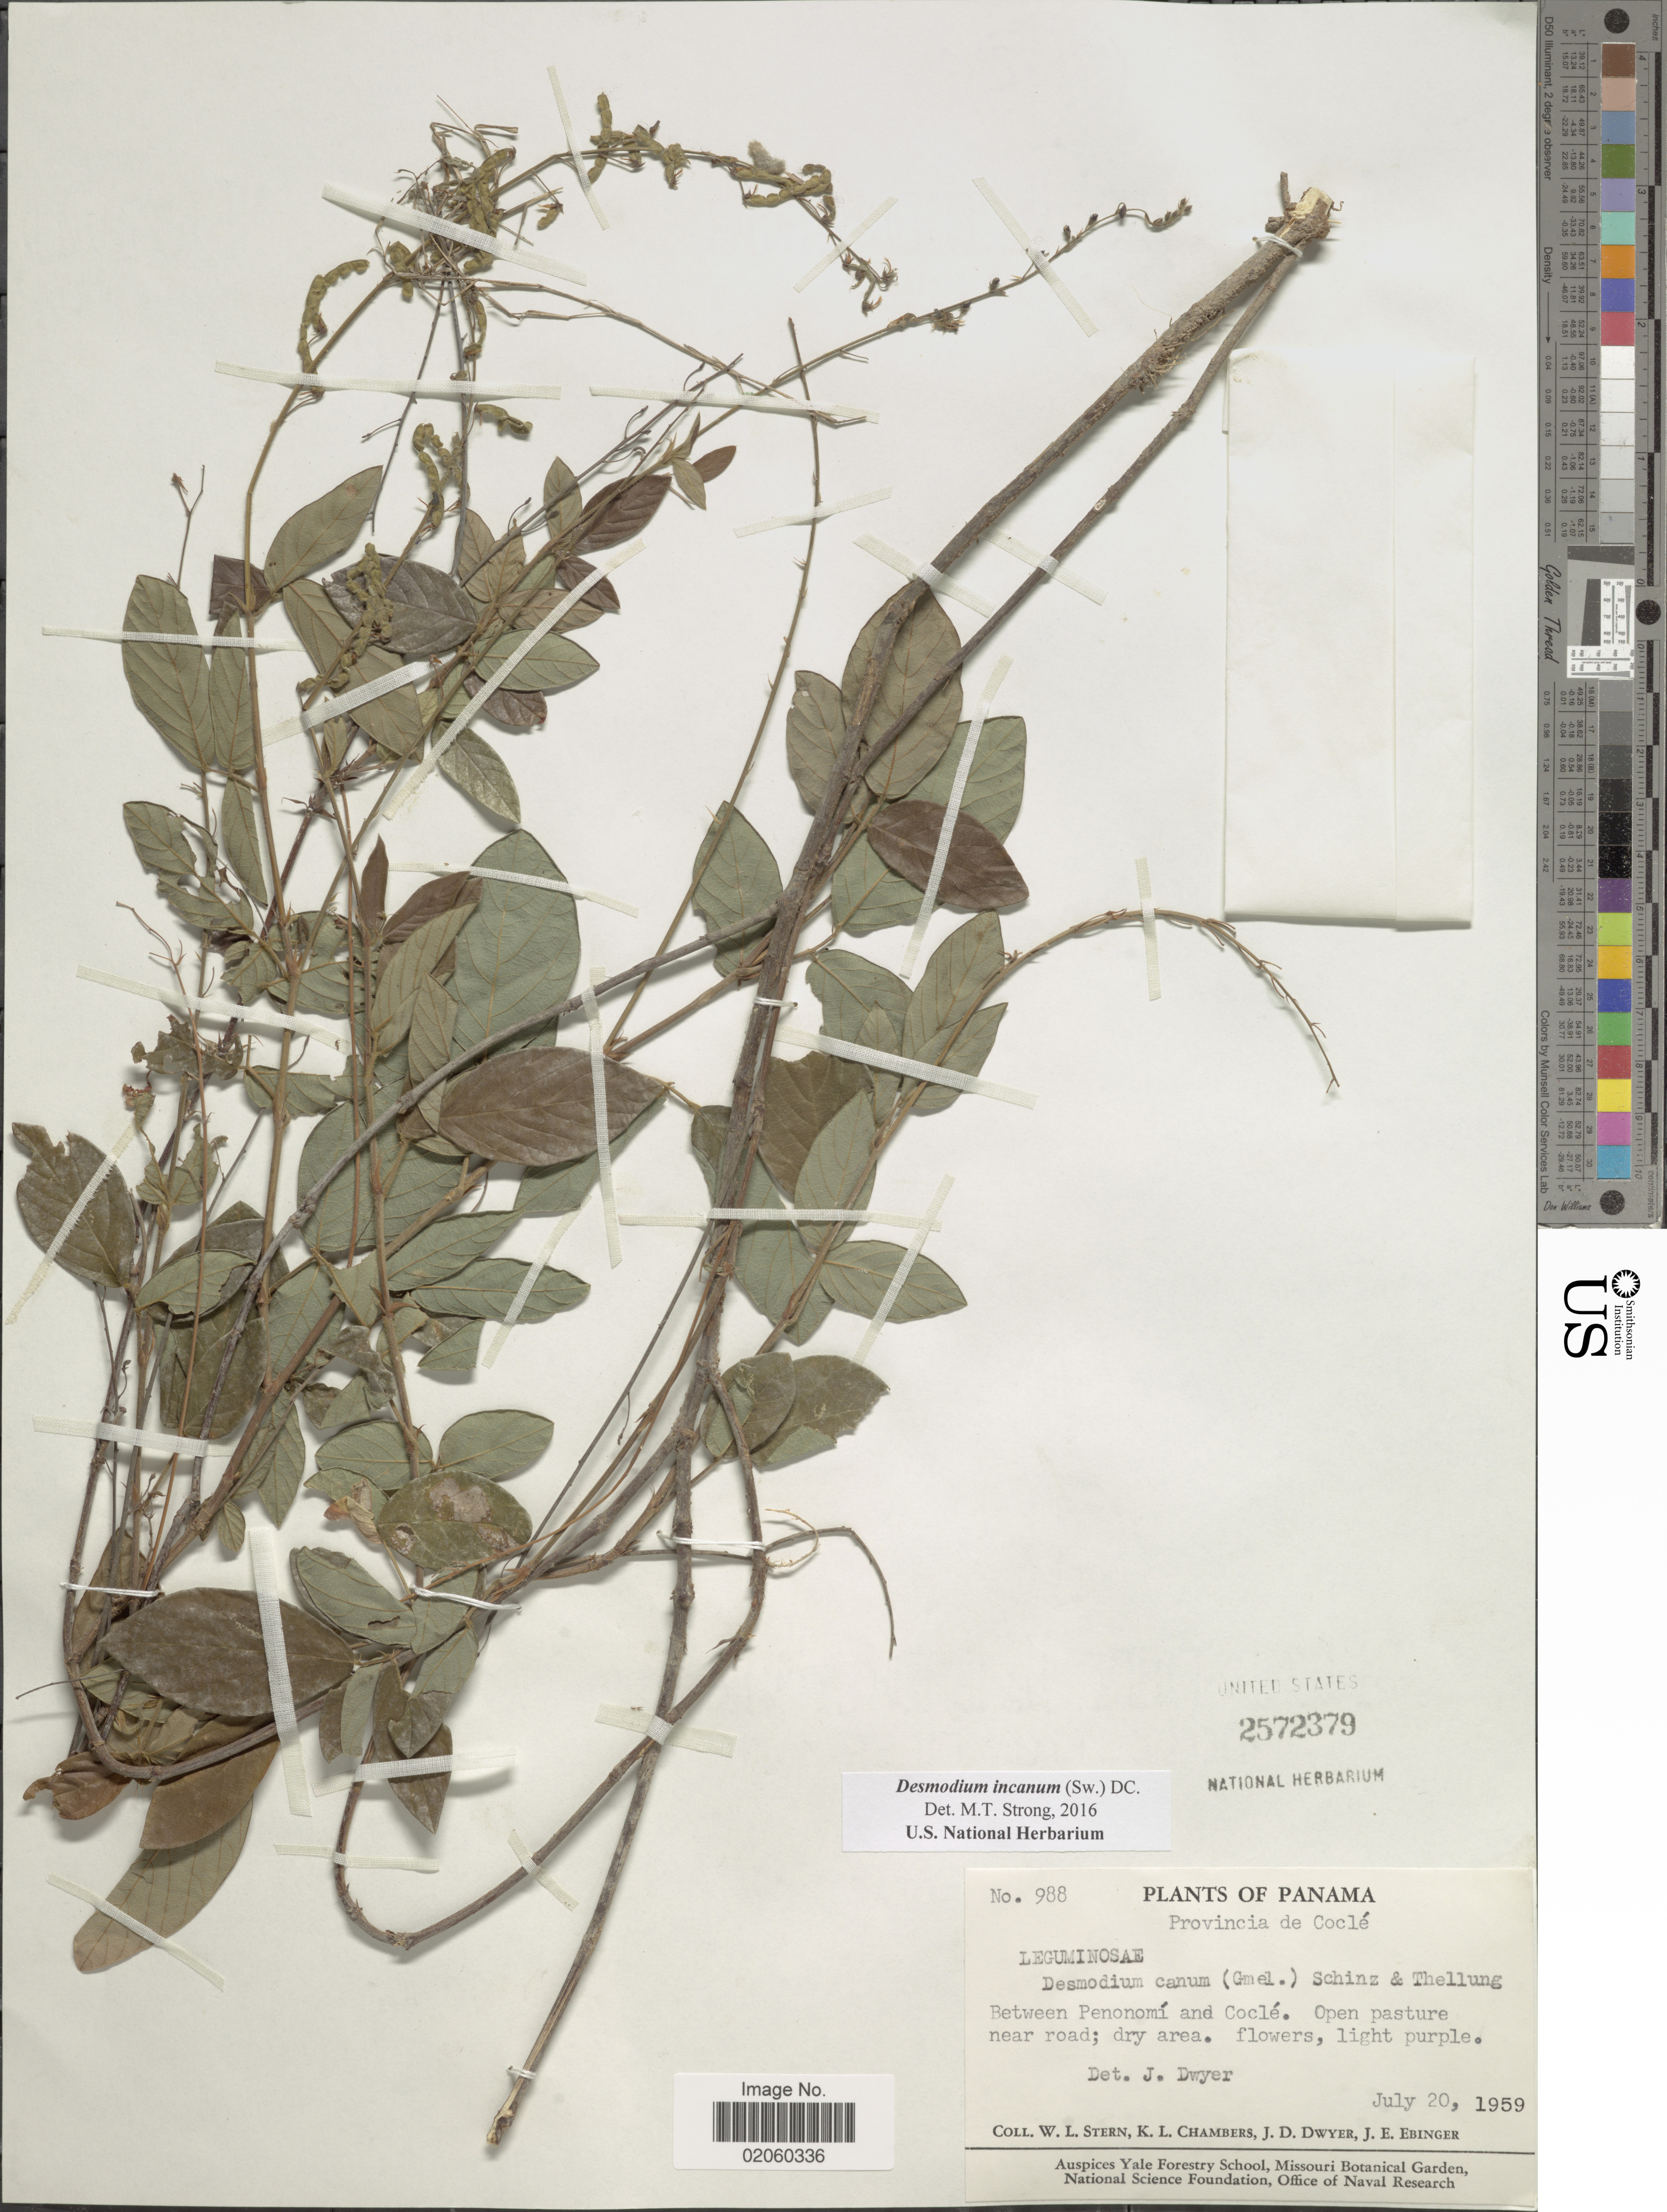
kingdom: Plantae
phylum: Tracheophyta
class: Magnoliopsida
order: Fabales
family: Fabaceae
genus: Desmodium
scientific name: Desmodium incanum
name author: (Sw.) DC.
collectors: W. L. Stern, K. Chambers, J. D. Dwyer & J. Ebinger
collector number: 988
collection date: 1959-07-20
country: Panama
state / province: Coclé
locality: Between Penonomi and Cocle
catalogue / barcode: US 2572379